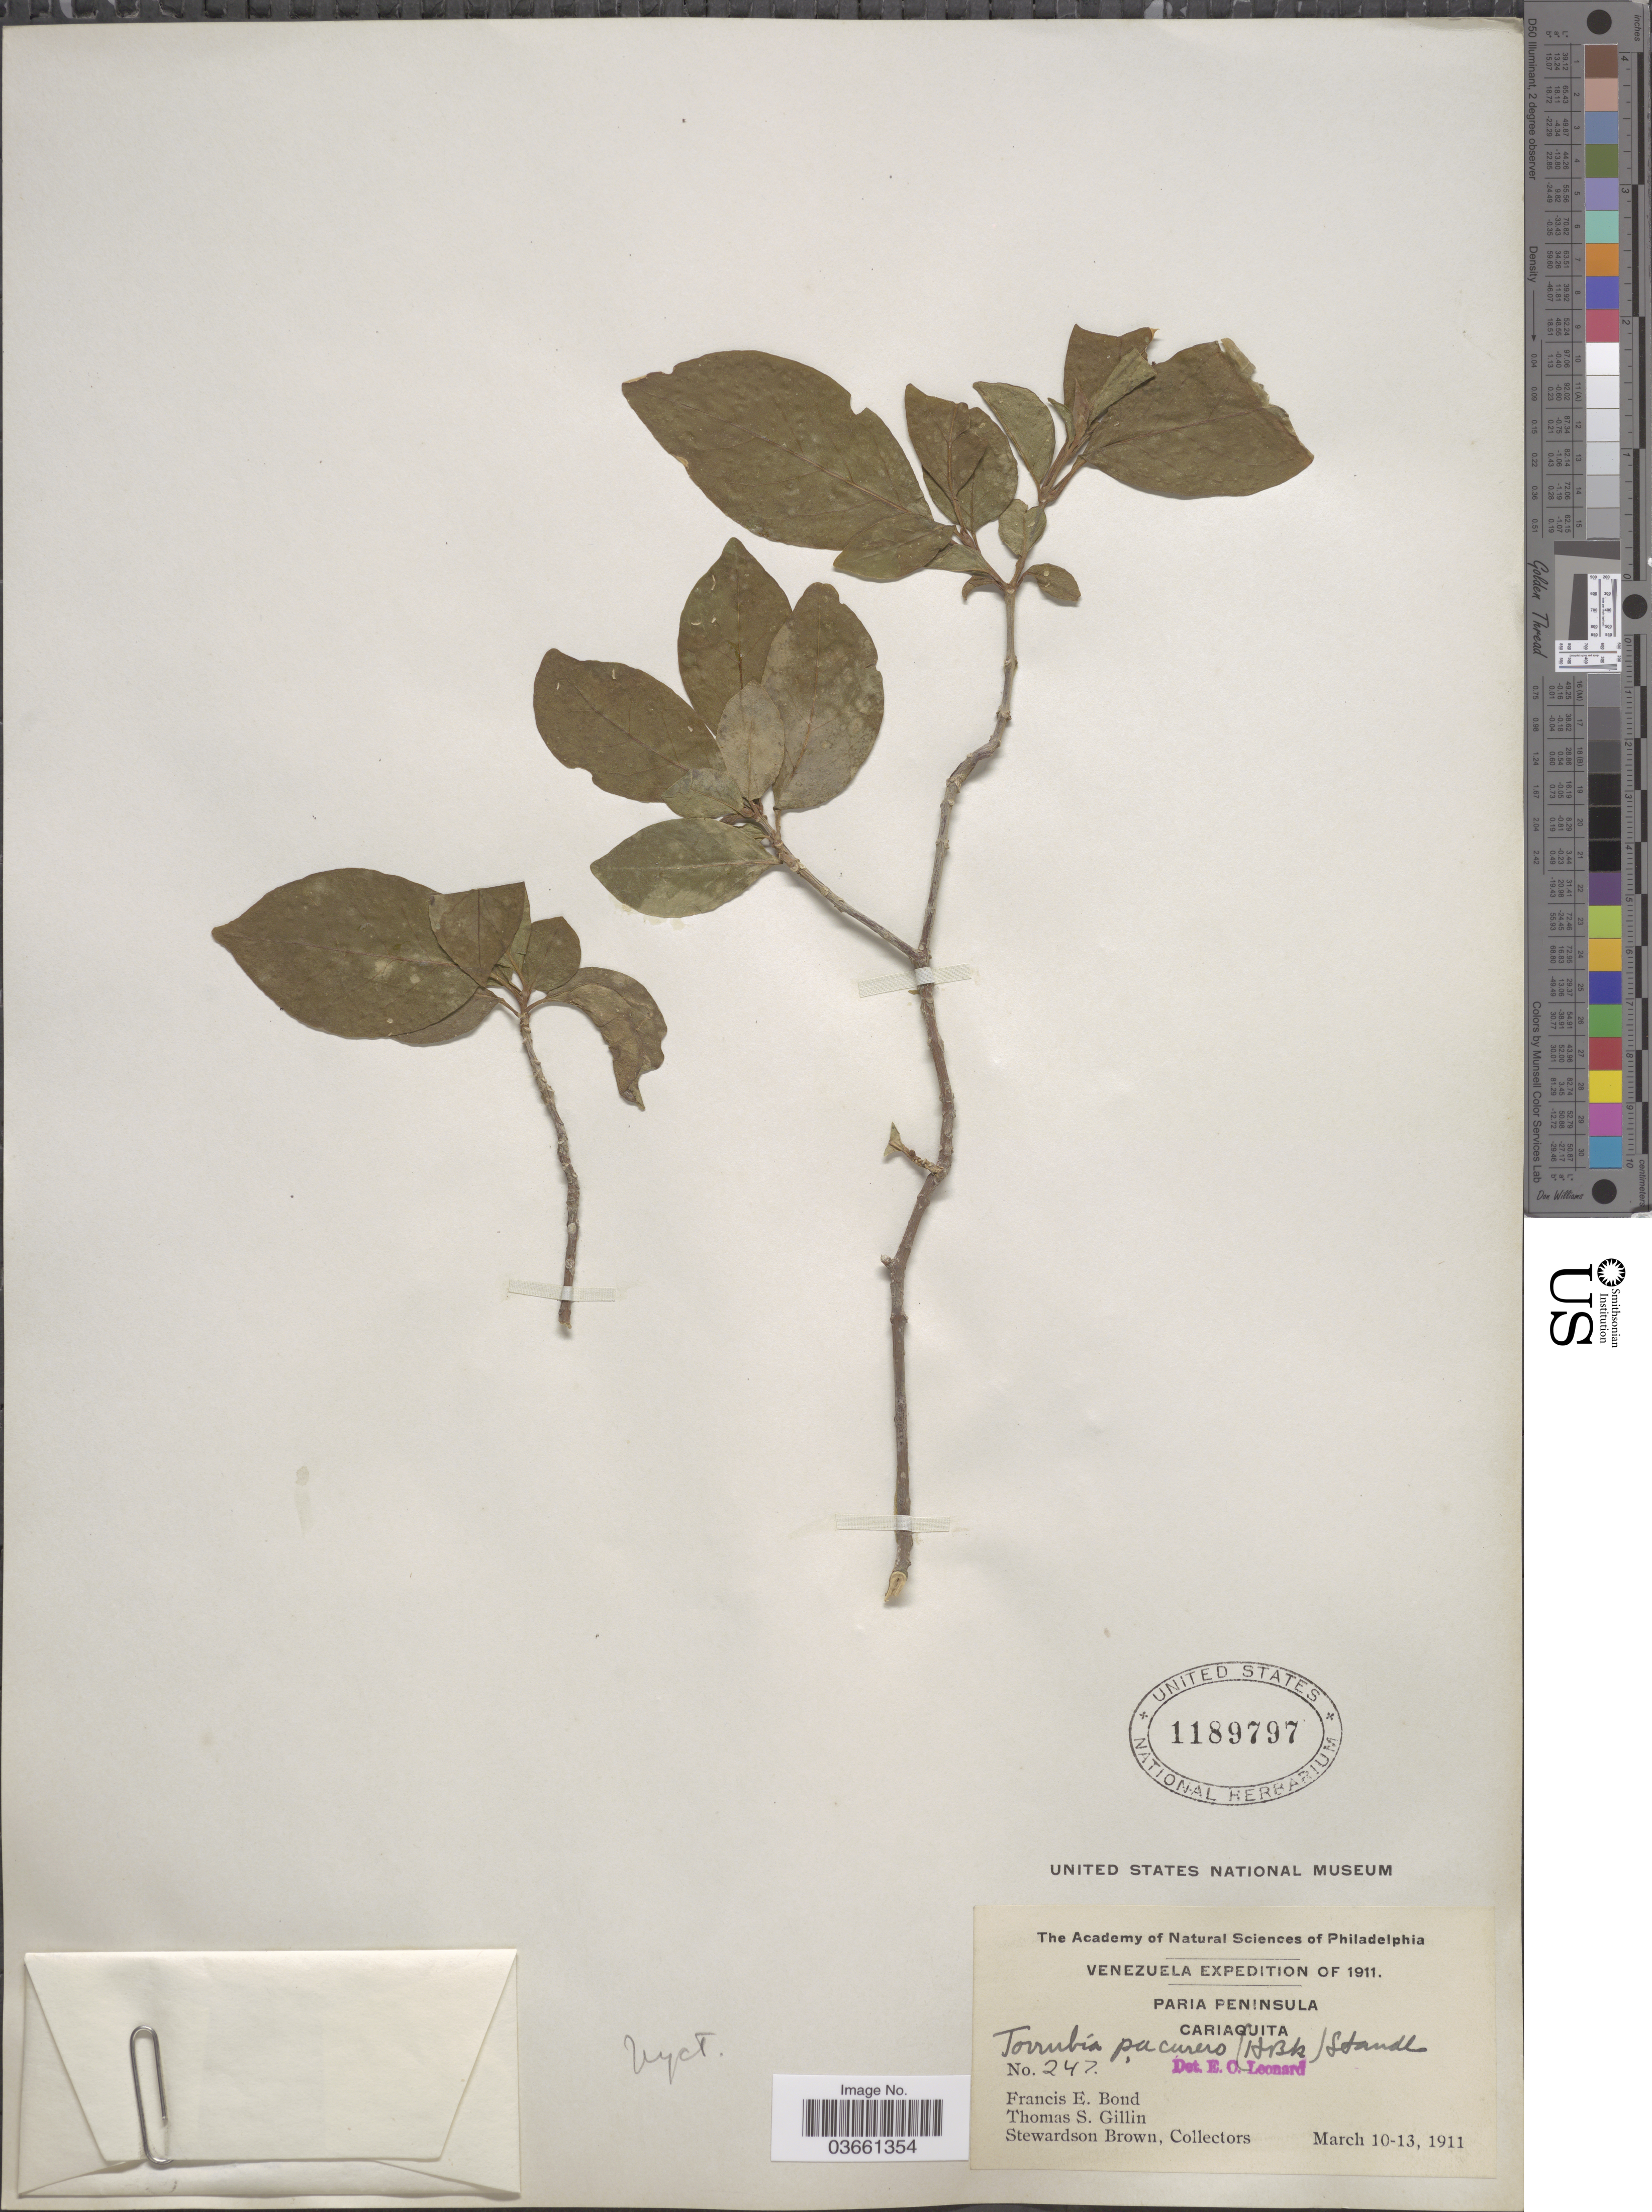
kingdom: Plantae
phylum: Tracheophyta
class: Magnoliopsida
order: Caryophyllales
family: Nyctaginaceae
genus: Guapira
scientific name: Guapira pacurero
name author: (Kunth) Little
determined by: Strong, Mark T., (BOT), Smithsonian Institution - National Museum of Natural History (UNITED STATES)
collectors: F. Bond, T. Gillin & S. Brown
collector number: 247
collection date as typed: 10-13 March 1911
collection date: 1911-03-10/1911-03-13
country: Venezuela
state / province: Sucre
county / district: Valdez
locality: Paria Peninsula, Cariaquito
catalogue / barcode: US 1189797